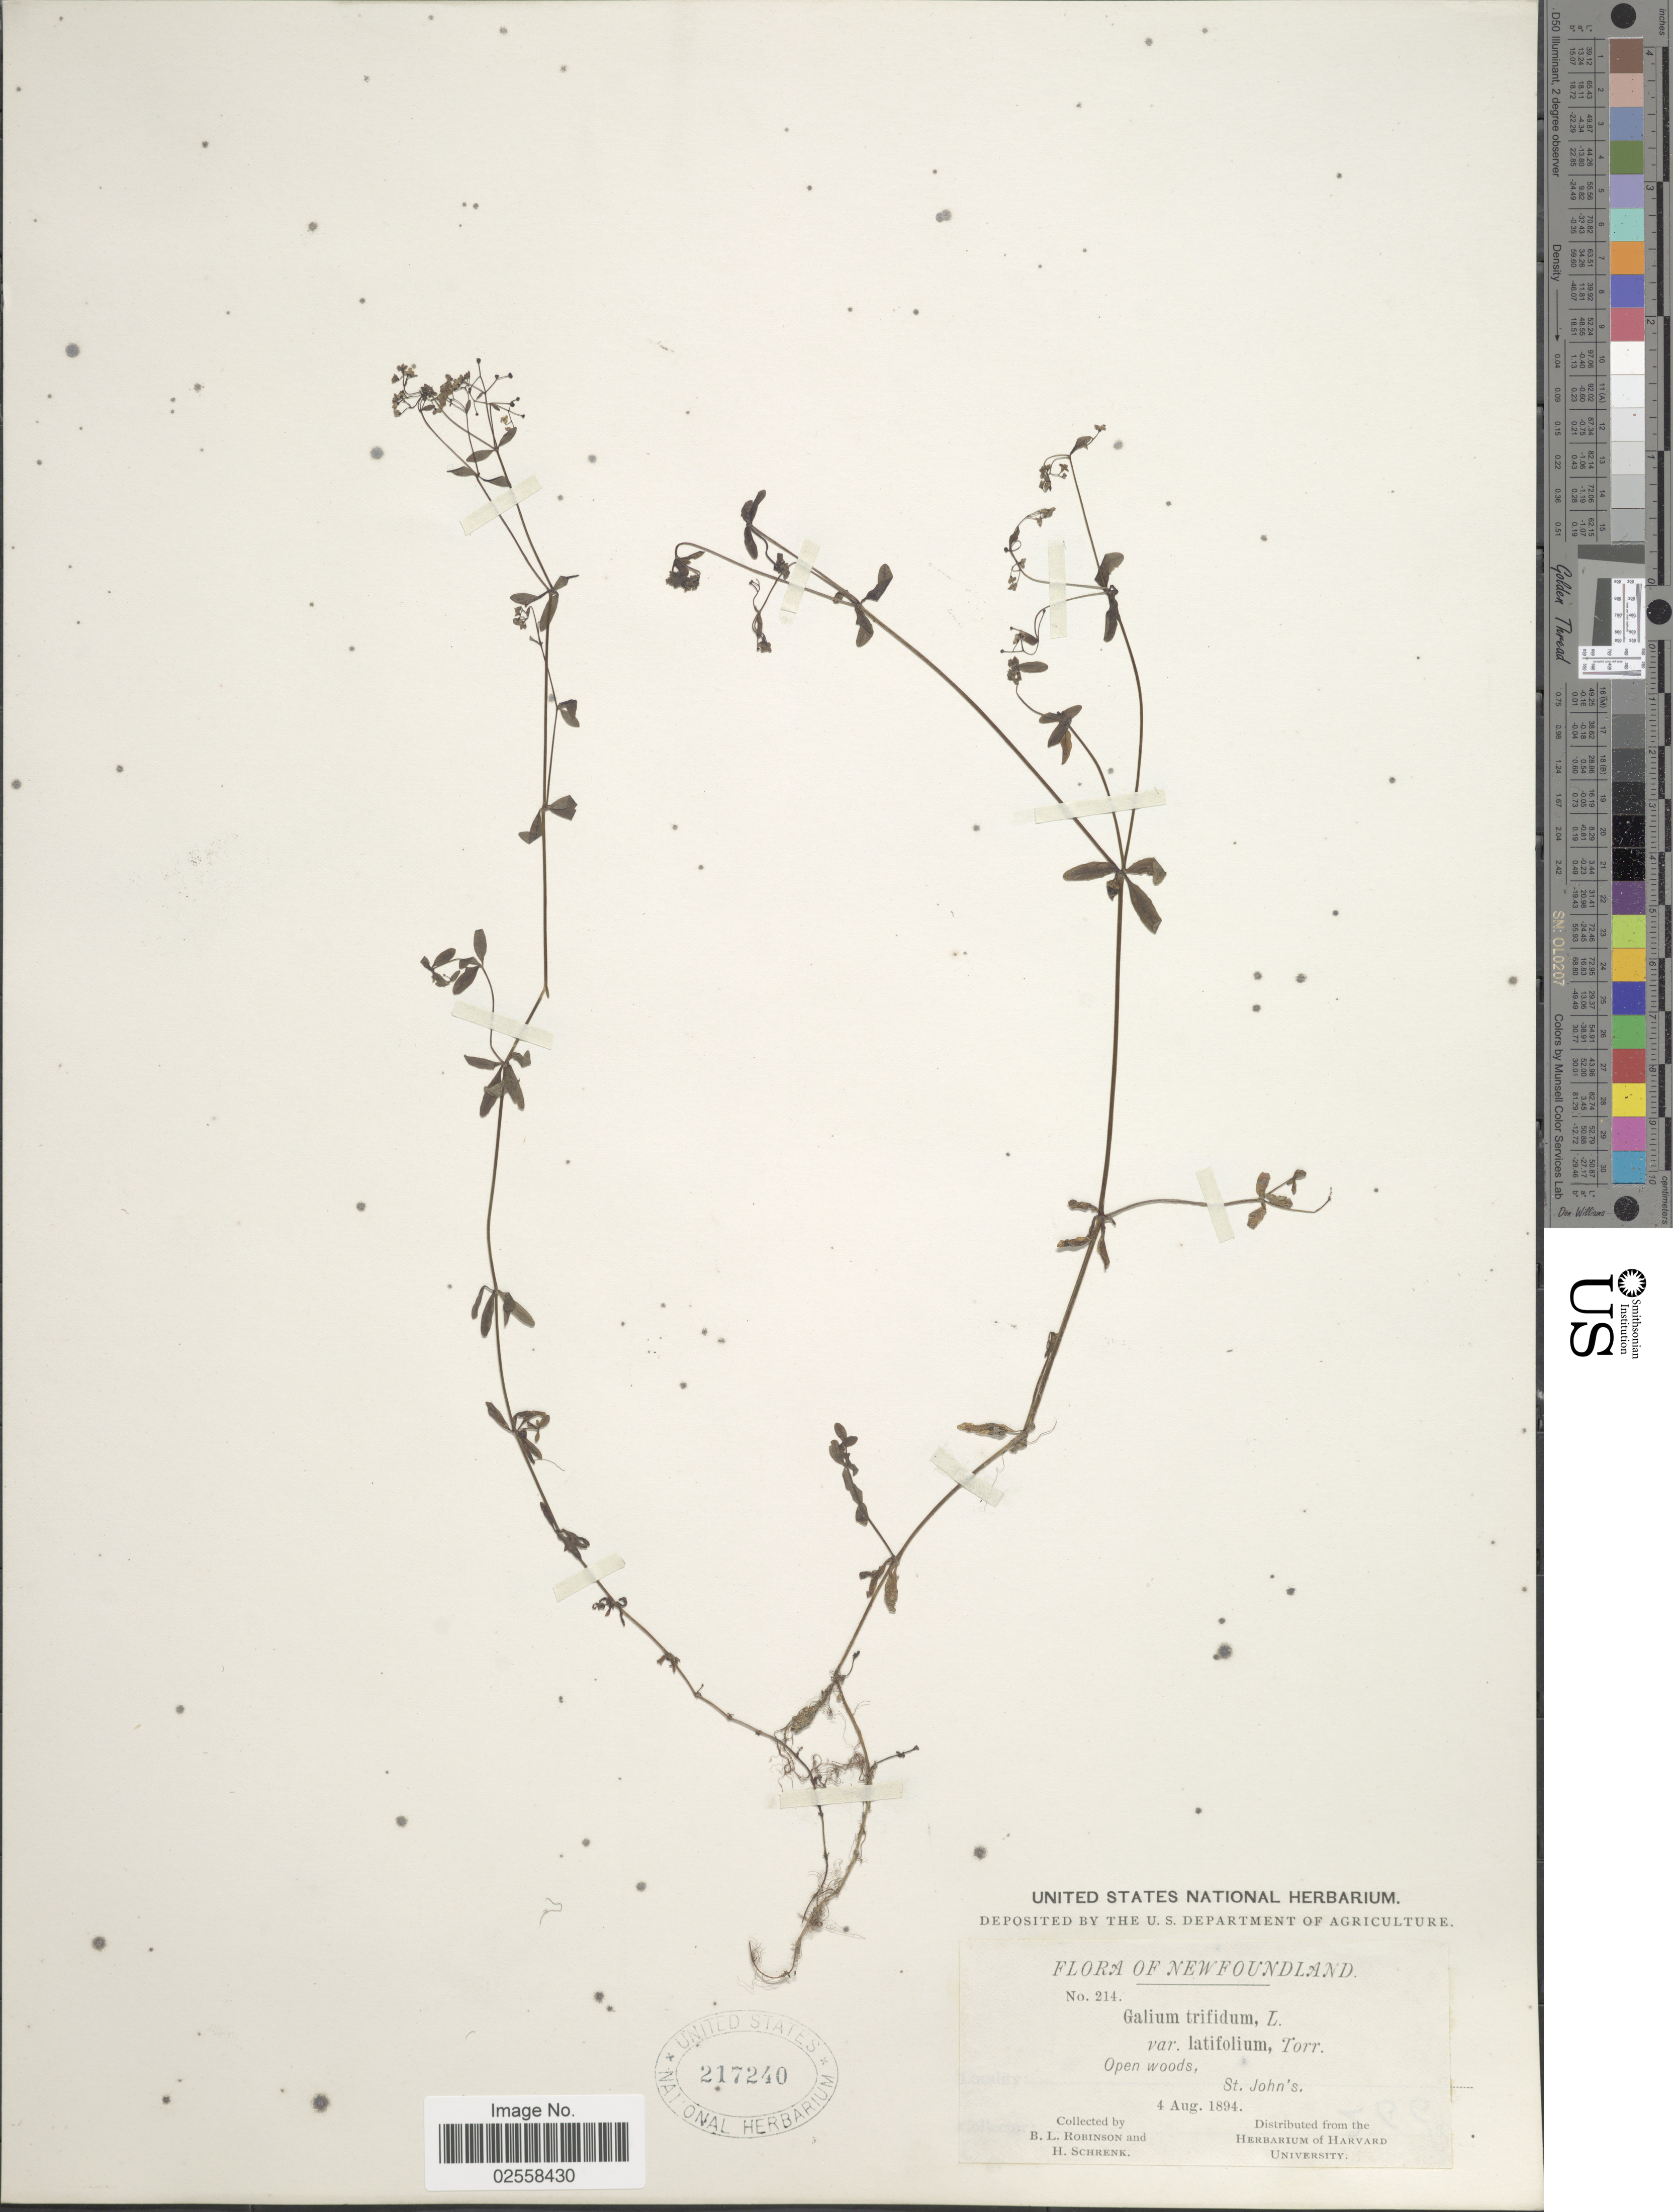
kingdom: Plantae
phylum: Tracheophyta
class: Magnoliopsida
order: Gentianales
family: Rubiaceae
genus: Galium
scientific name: Galium plumosum subsp. plumosum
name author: Rusby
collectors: B. L. Robinson & H. v. Schrenk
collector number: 214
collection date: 1894-08-04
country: Canada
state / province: Newfoundland and Labrador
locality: St. John's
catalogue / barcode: US 217240